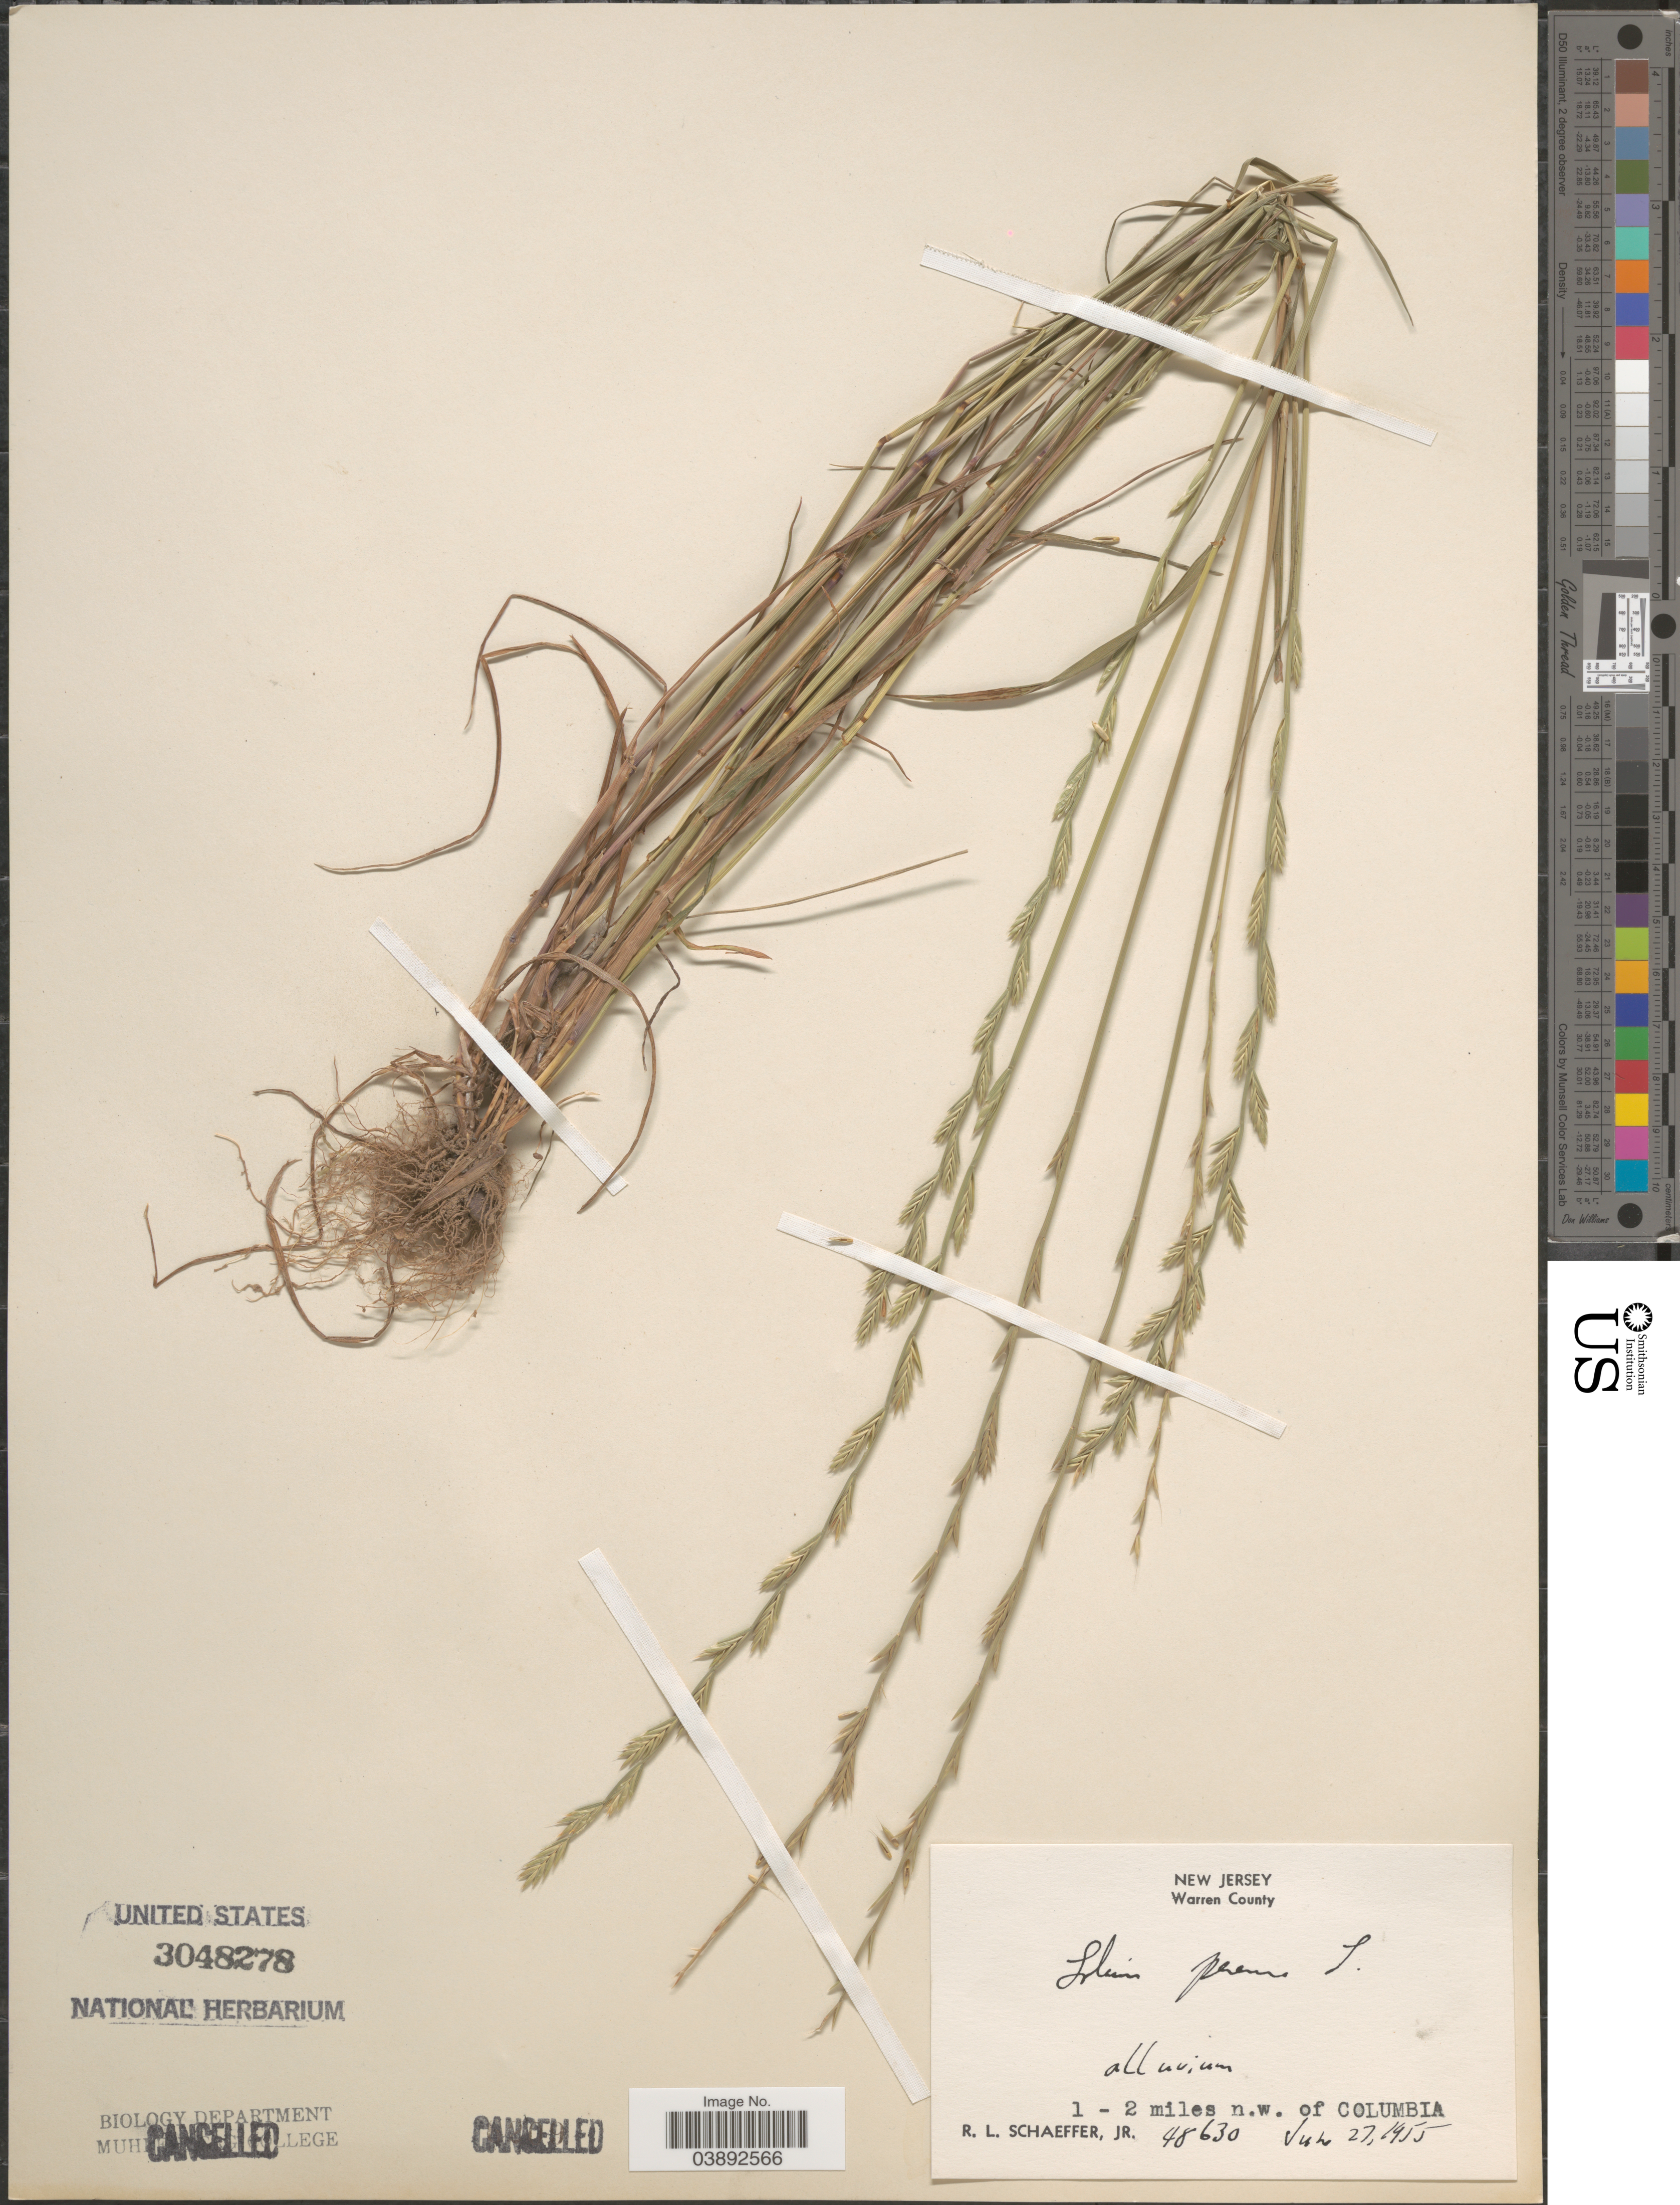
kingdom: Plantae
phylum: Tracheophyta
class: Liliopsida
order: Poales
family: Poaceae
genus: Lolium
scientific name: Lolium perenne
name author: L.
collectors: R. L. Schaeffer Jr.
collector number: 48630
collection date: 1955-06-27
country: United States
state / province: New Jersey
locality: Warren County. 1 - 2 miles n.w. of Columbia.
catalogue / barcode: US 3048278